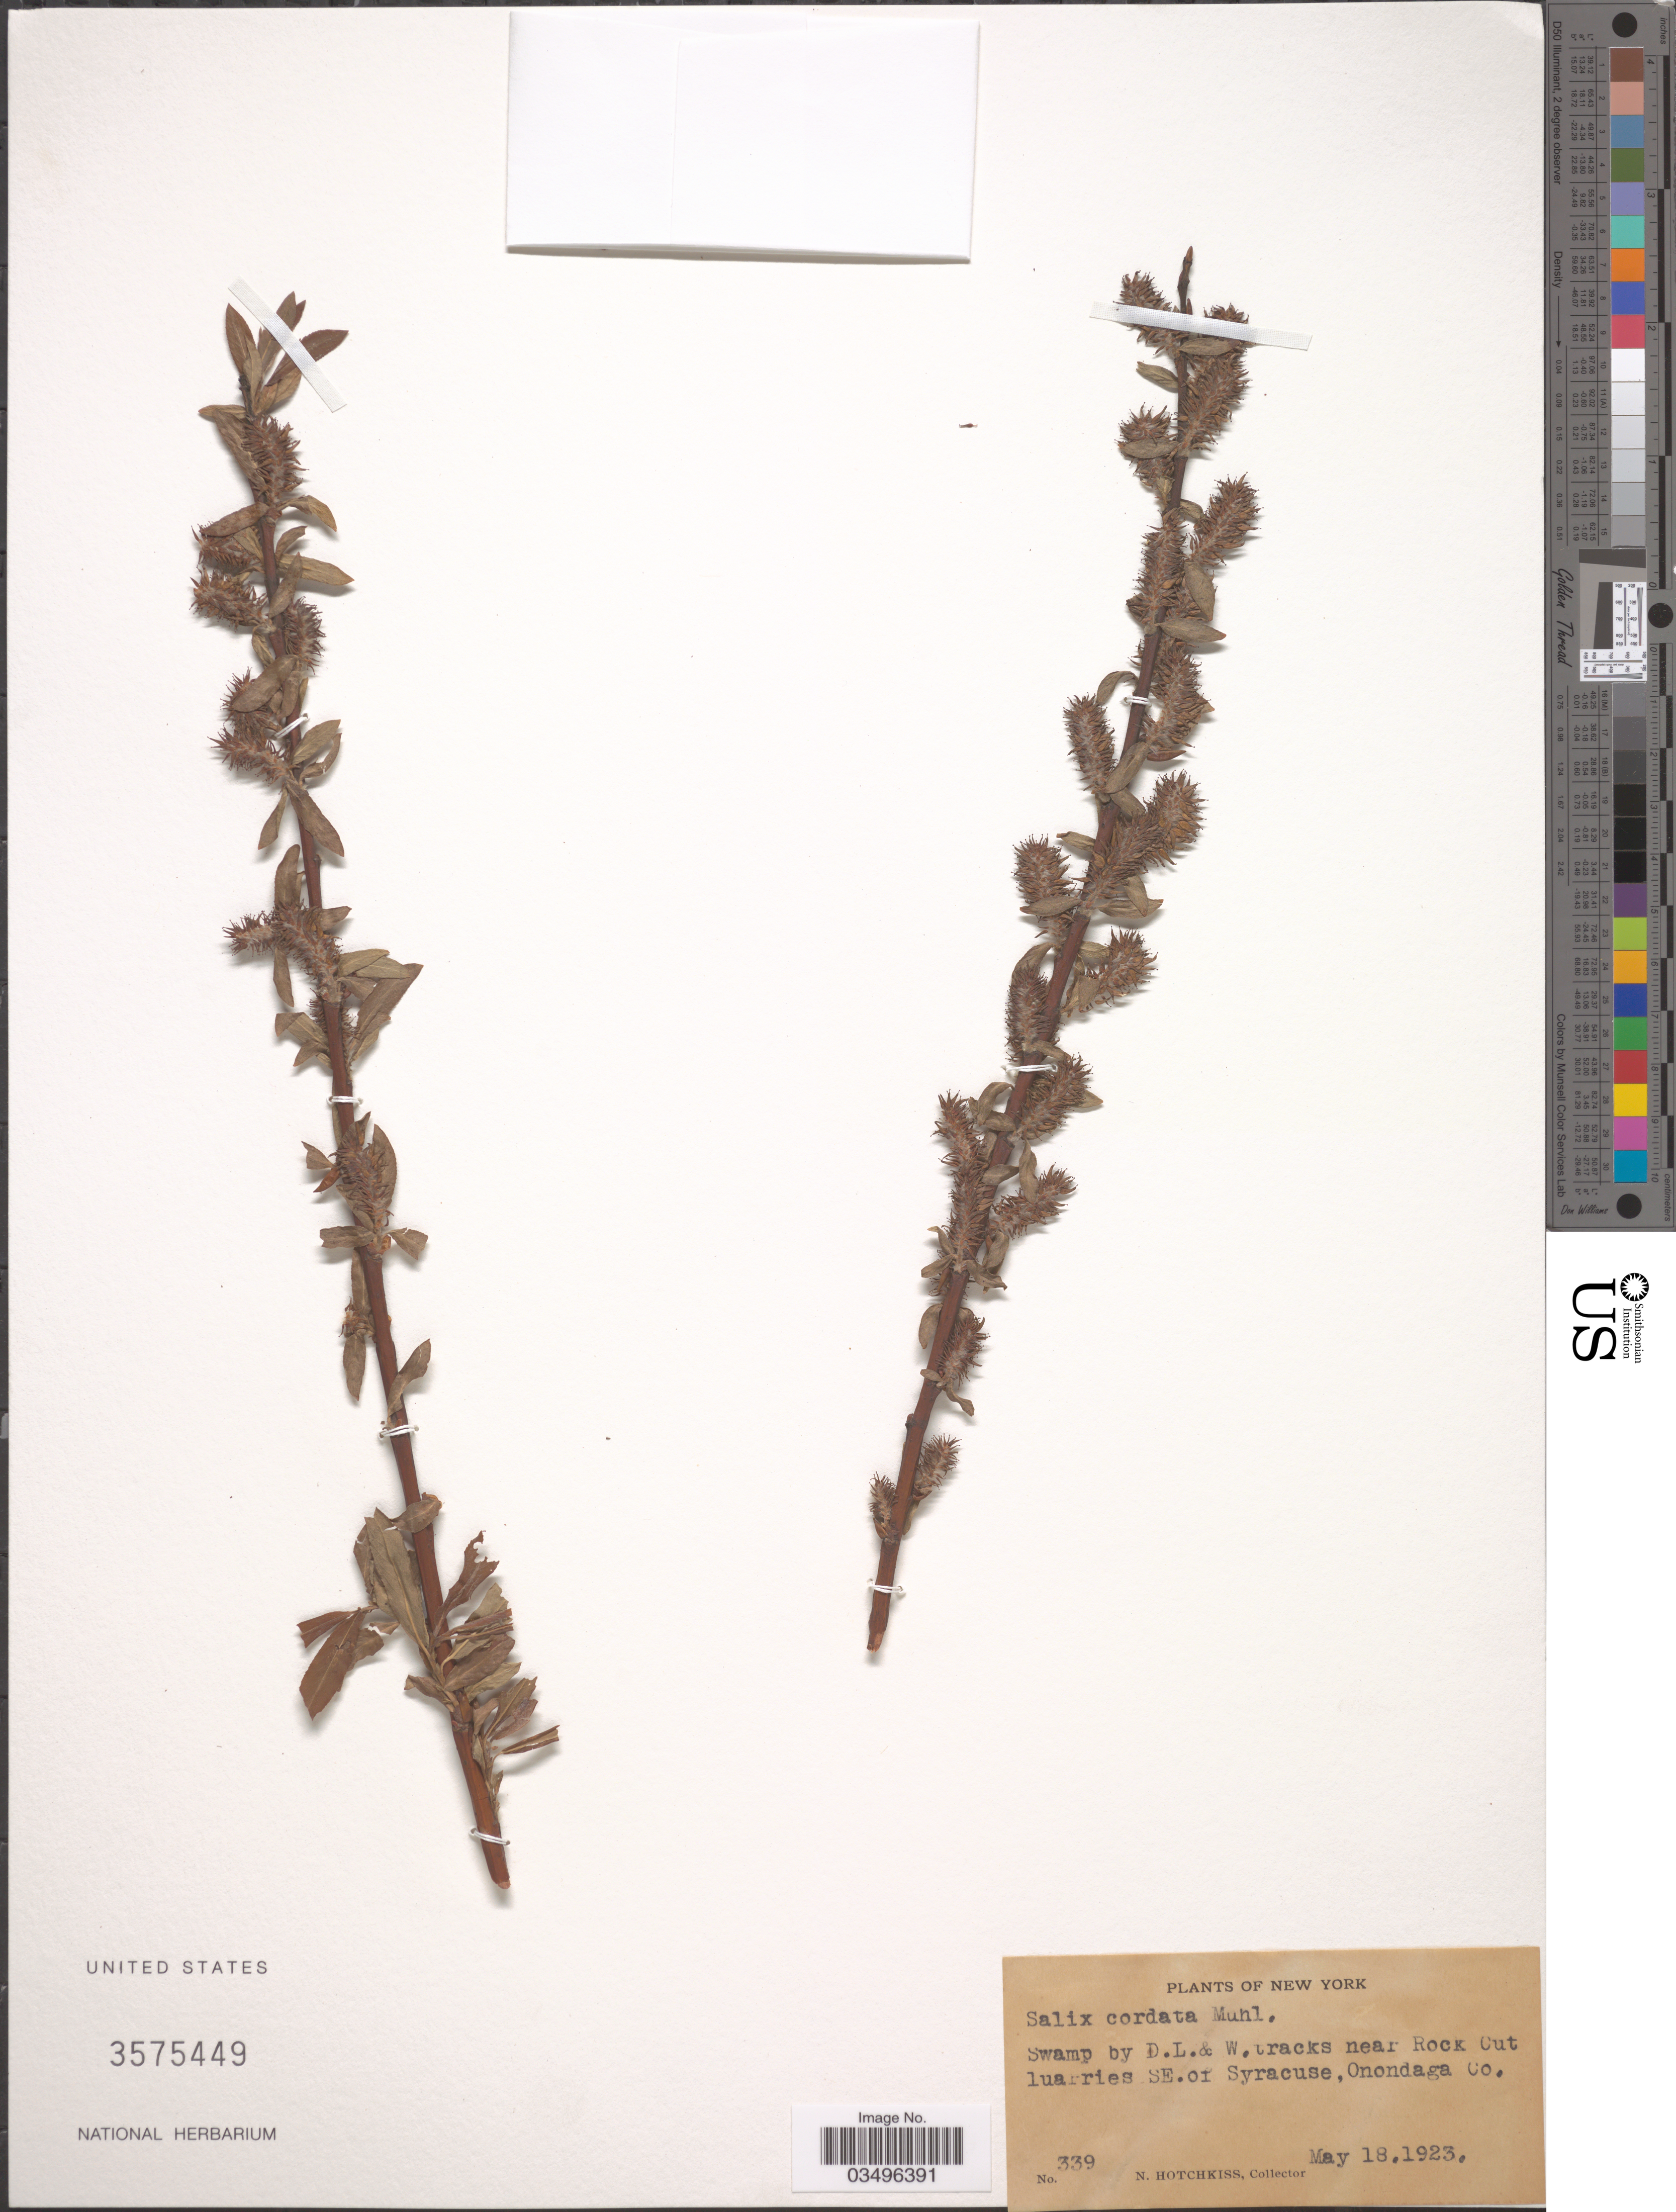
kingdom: Plantae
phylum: Tracheophyta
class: Magnoliopsida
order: Malpighiales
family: Salicaceae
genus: Salix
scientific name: Salix cordata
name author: Michx.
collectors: N. Hotchkiss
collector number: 339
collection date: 1923-05-18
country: United States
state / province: New York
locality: Swamp by D.L. & W. tracks near Rock Cut luarries SE. of Syracuse, Onondaga Co.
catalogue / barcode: US 3575449